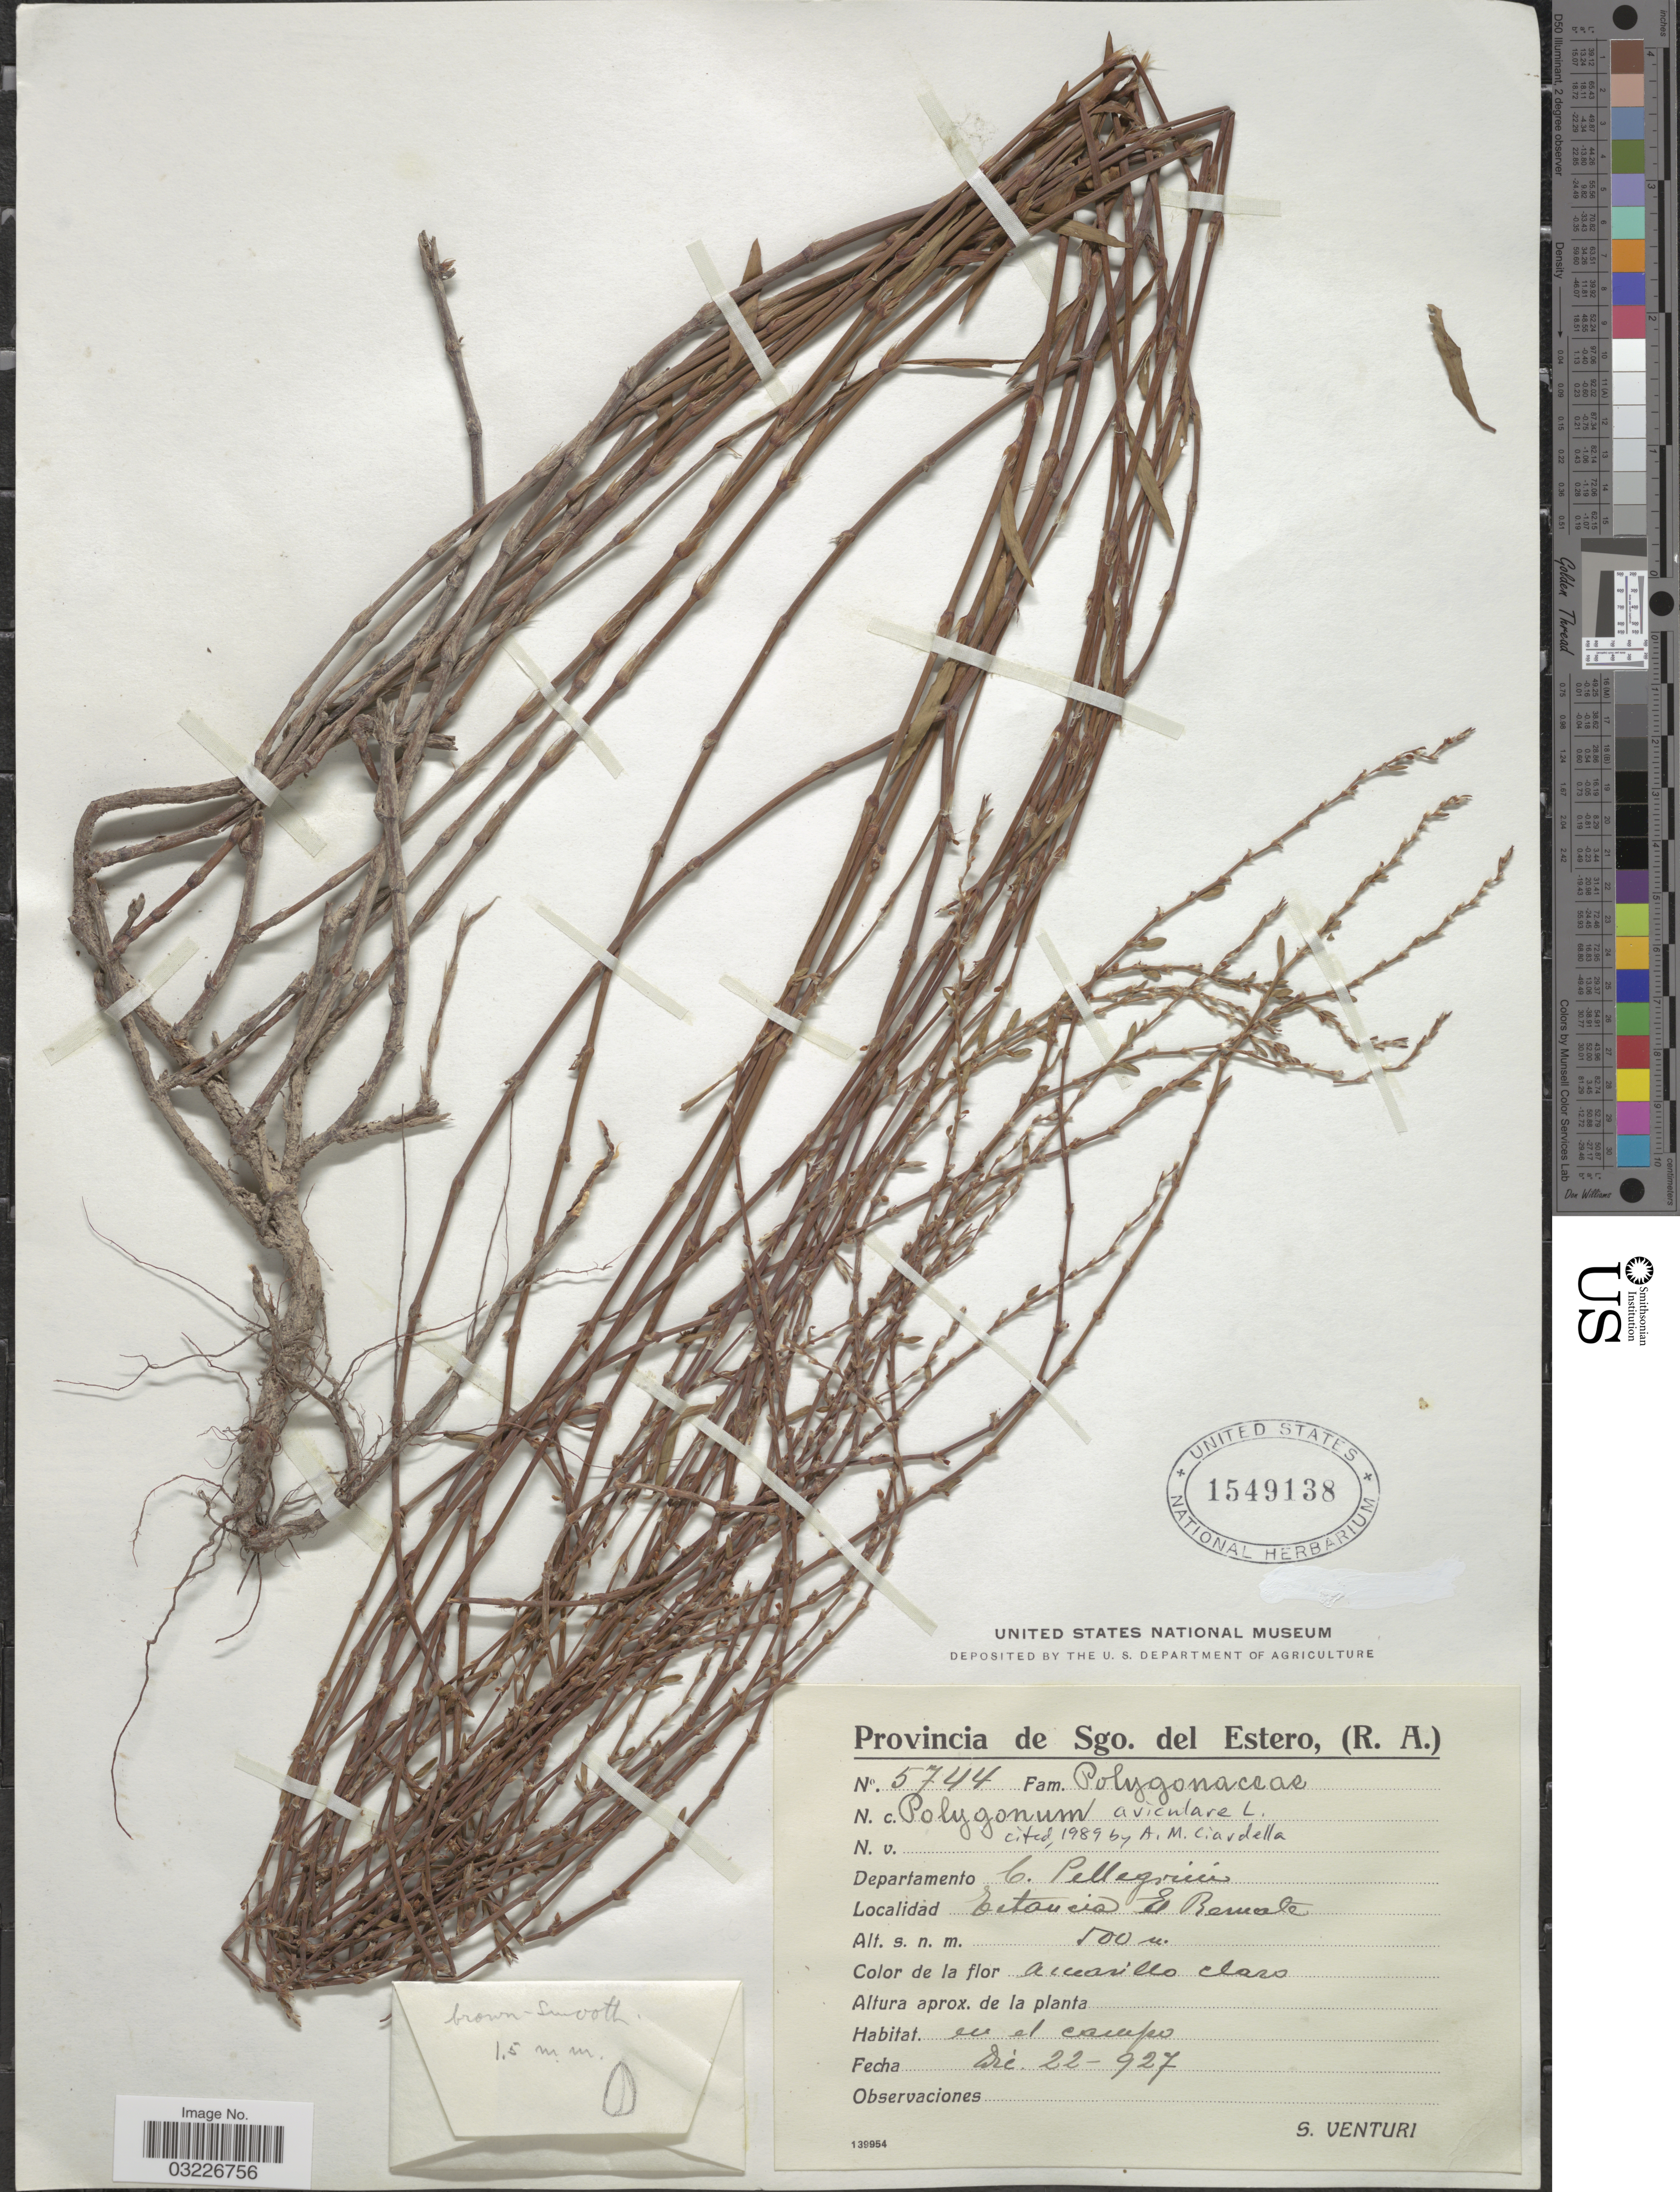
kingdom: Plantae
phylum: Tracheophyta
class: Magnoliopsida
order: Caryophyllales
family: Polygonaceae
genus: Polygonum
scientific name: Polygonum aviculare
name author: L.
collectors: S. Venturi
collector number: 5744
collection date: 1927-12-22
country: Argentina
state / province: Santiago del Estero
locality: Departamento G. Pellegrini, Estancia El Bermate.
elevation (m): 500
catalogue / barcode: US 1549138